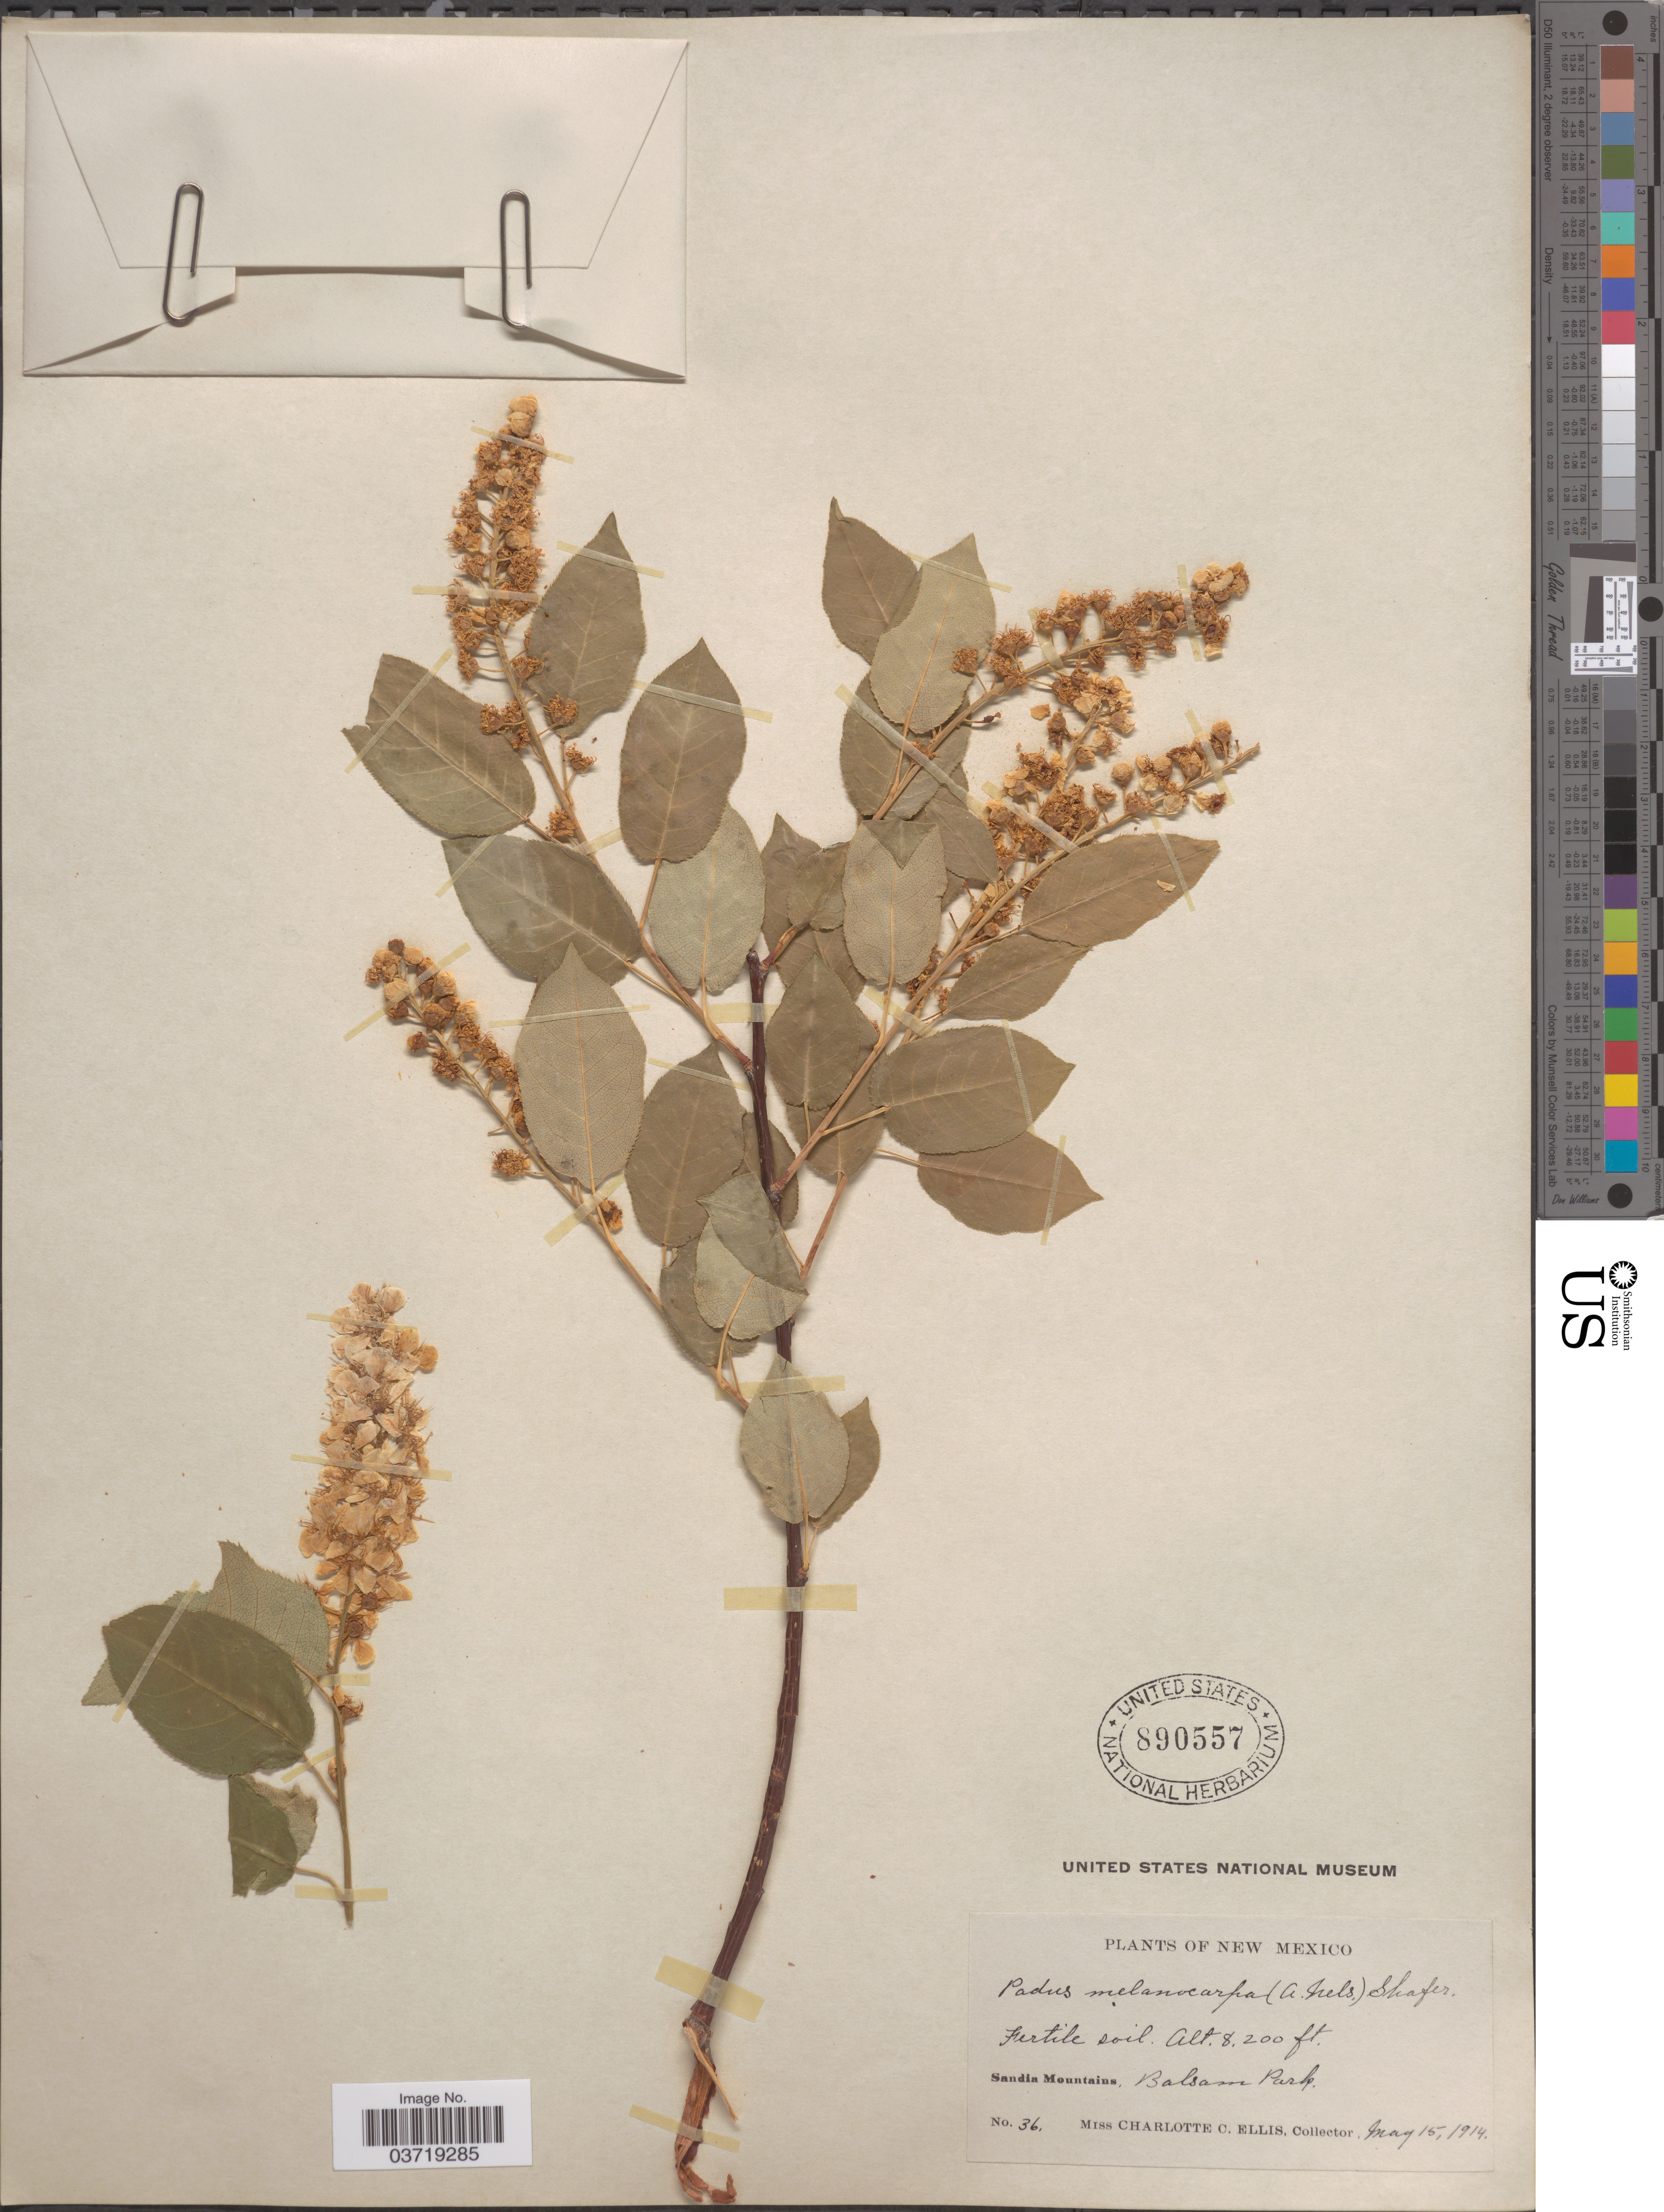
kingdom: Plantae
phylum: Tracheophyta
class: Magnoliopsida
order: Rosales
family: Rosaceae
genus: Prunus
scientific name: Prunus virginiana var. demissa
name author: (Nutt.) Torr.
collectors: C. C. Ellis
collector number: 36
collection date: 1914-05-15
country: United States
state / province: New Mexico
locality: Sandia Mountains. Balsam Park.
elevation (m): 2499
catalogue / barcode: US 890557